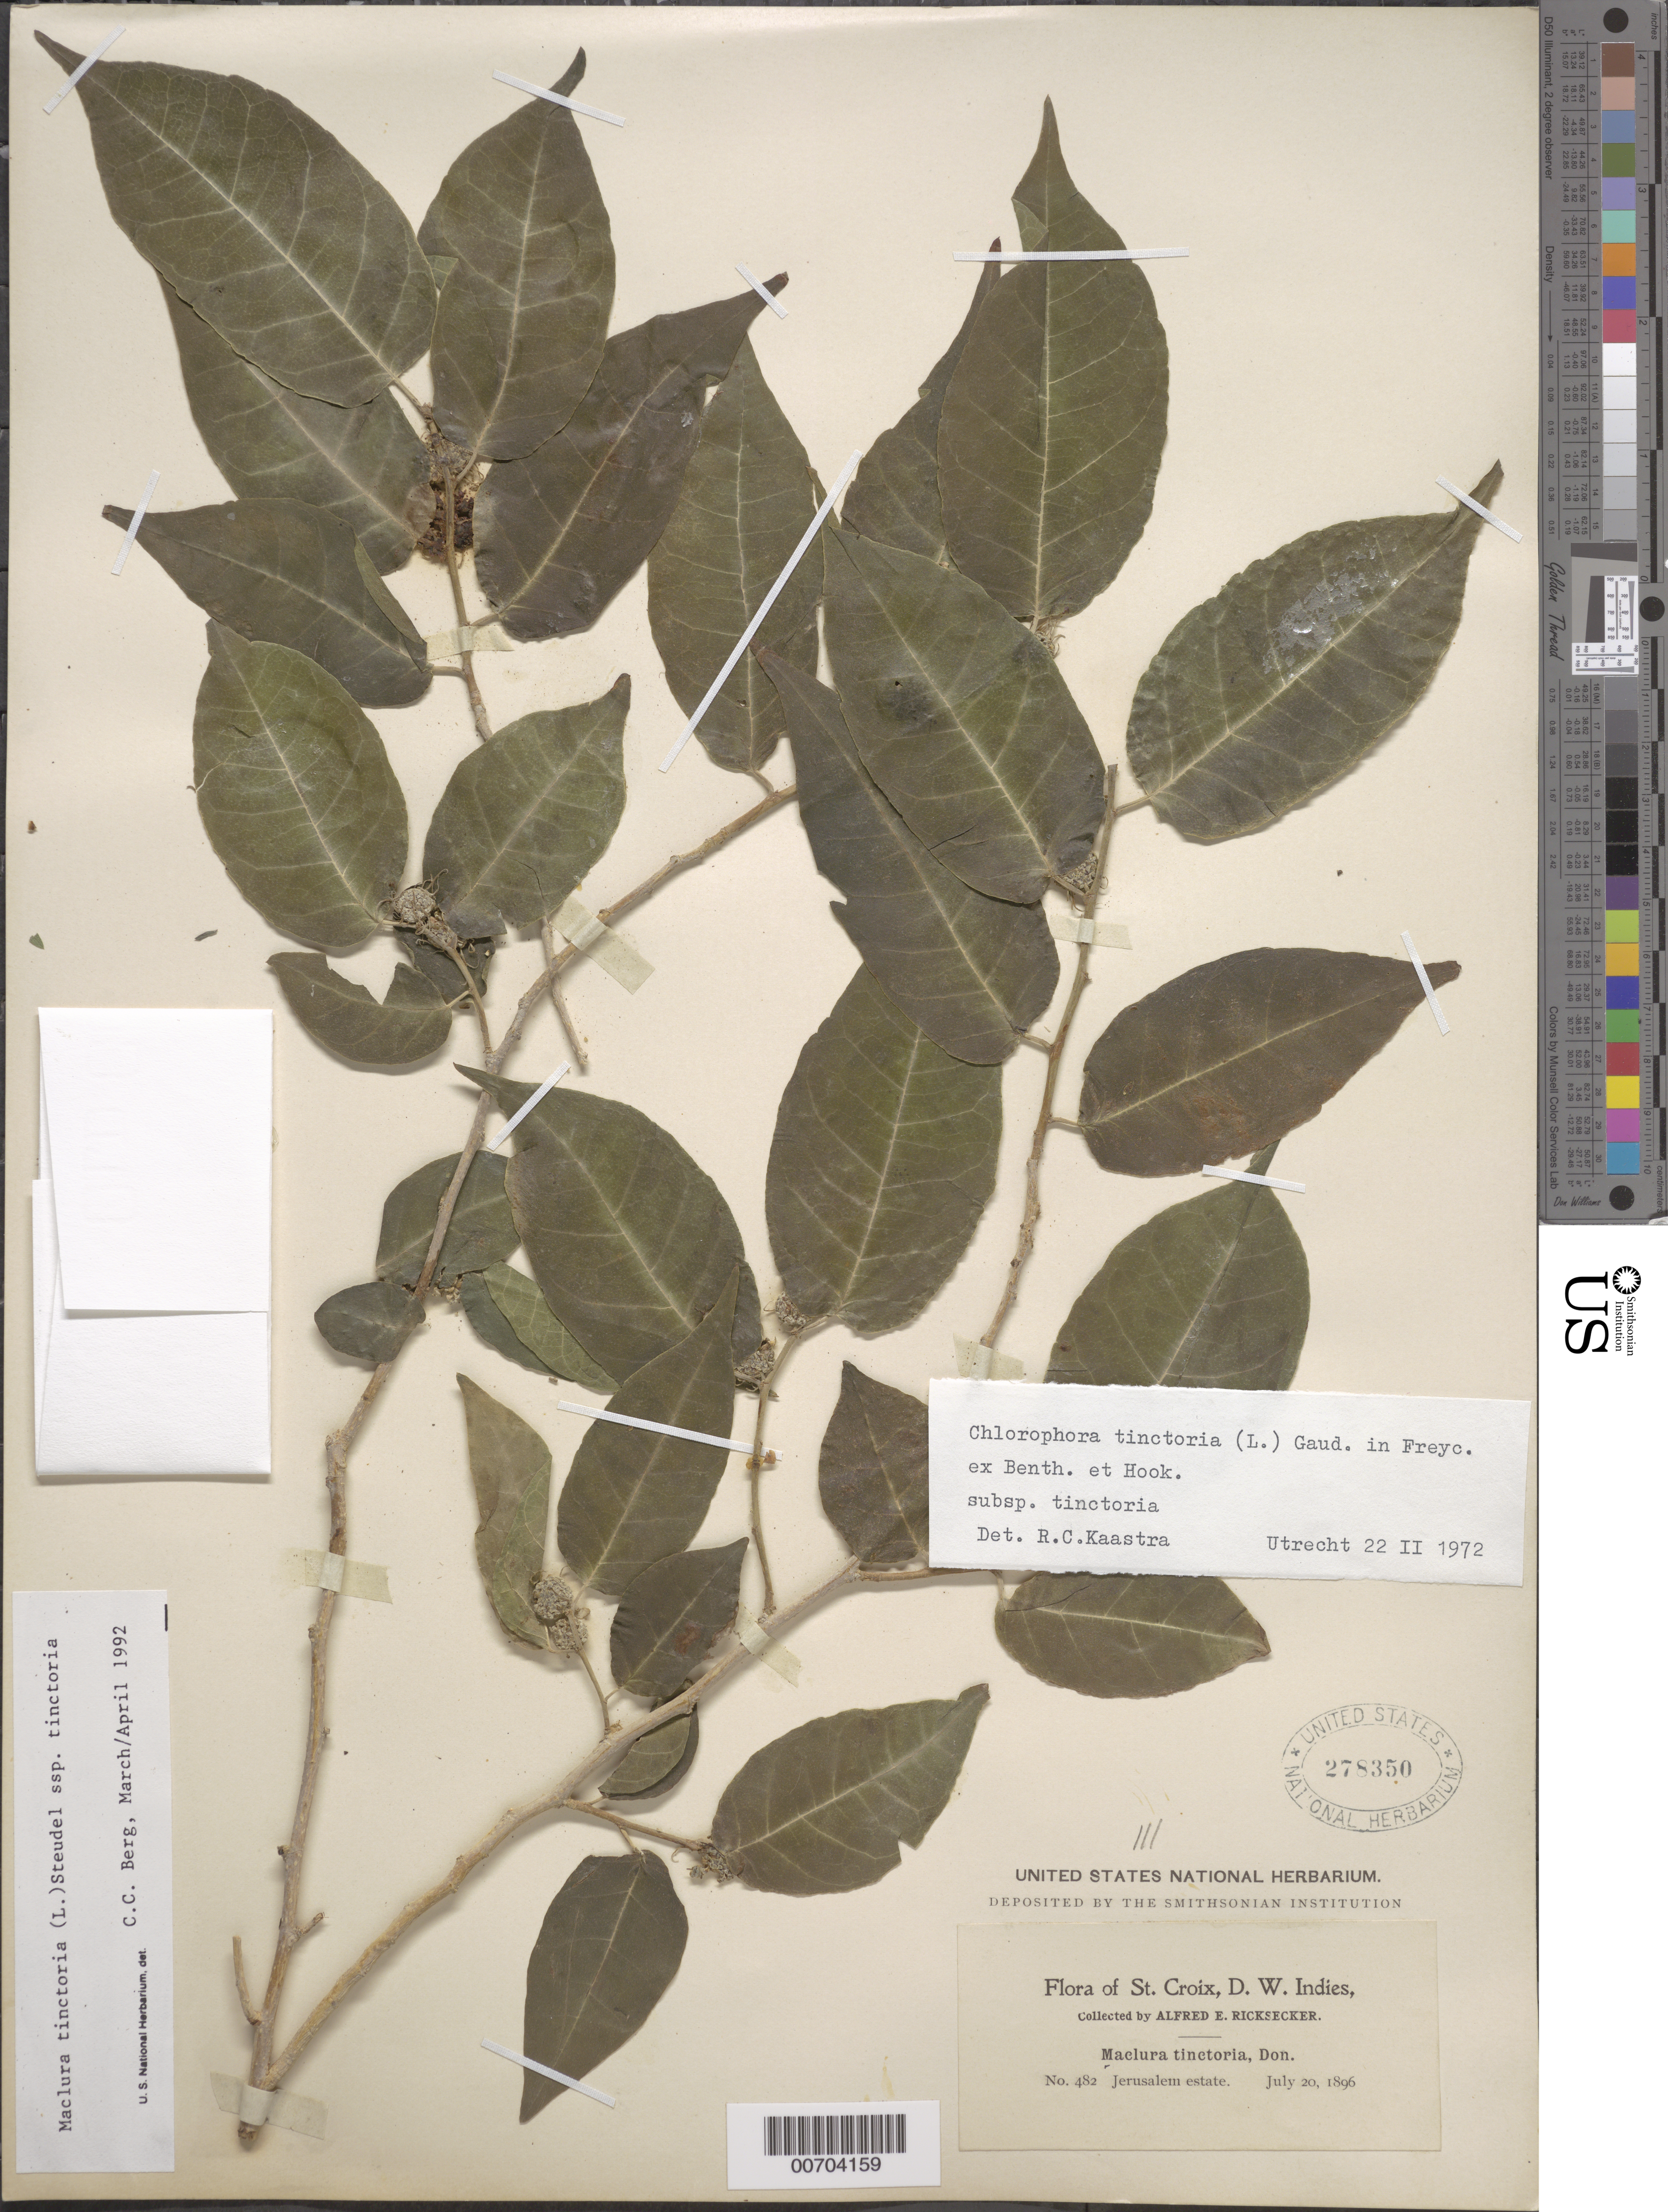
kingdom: Plantae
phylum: Tracheophyta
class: Magnoliopsida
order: Rosales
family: Moraceae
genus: Maclura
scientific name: Maclura tinctoria subsp. tinctoria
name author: (L.) D. Don ex Steud.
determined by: Berg, C. C.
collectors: A. E. Ricksecker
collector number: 482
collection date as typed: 20 Jul 1896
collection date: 1896-07-20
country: U.S. Virgin Islands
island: St. Croix Island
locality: Jerusalem estate.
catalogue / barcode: US 278350